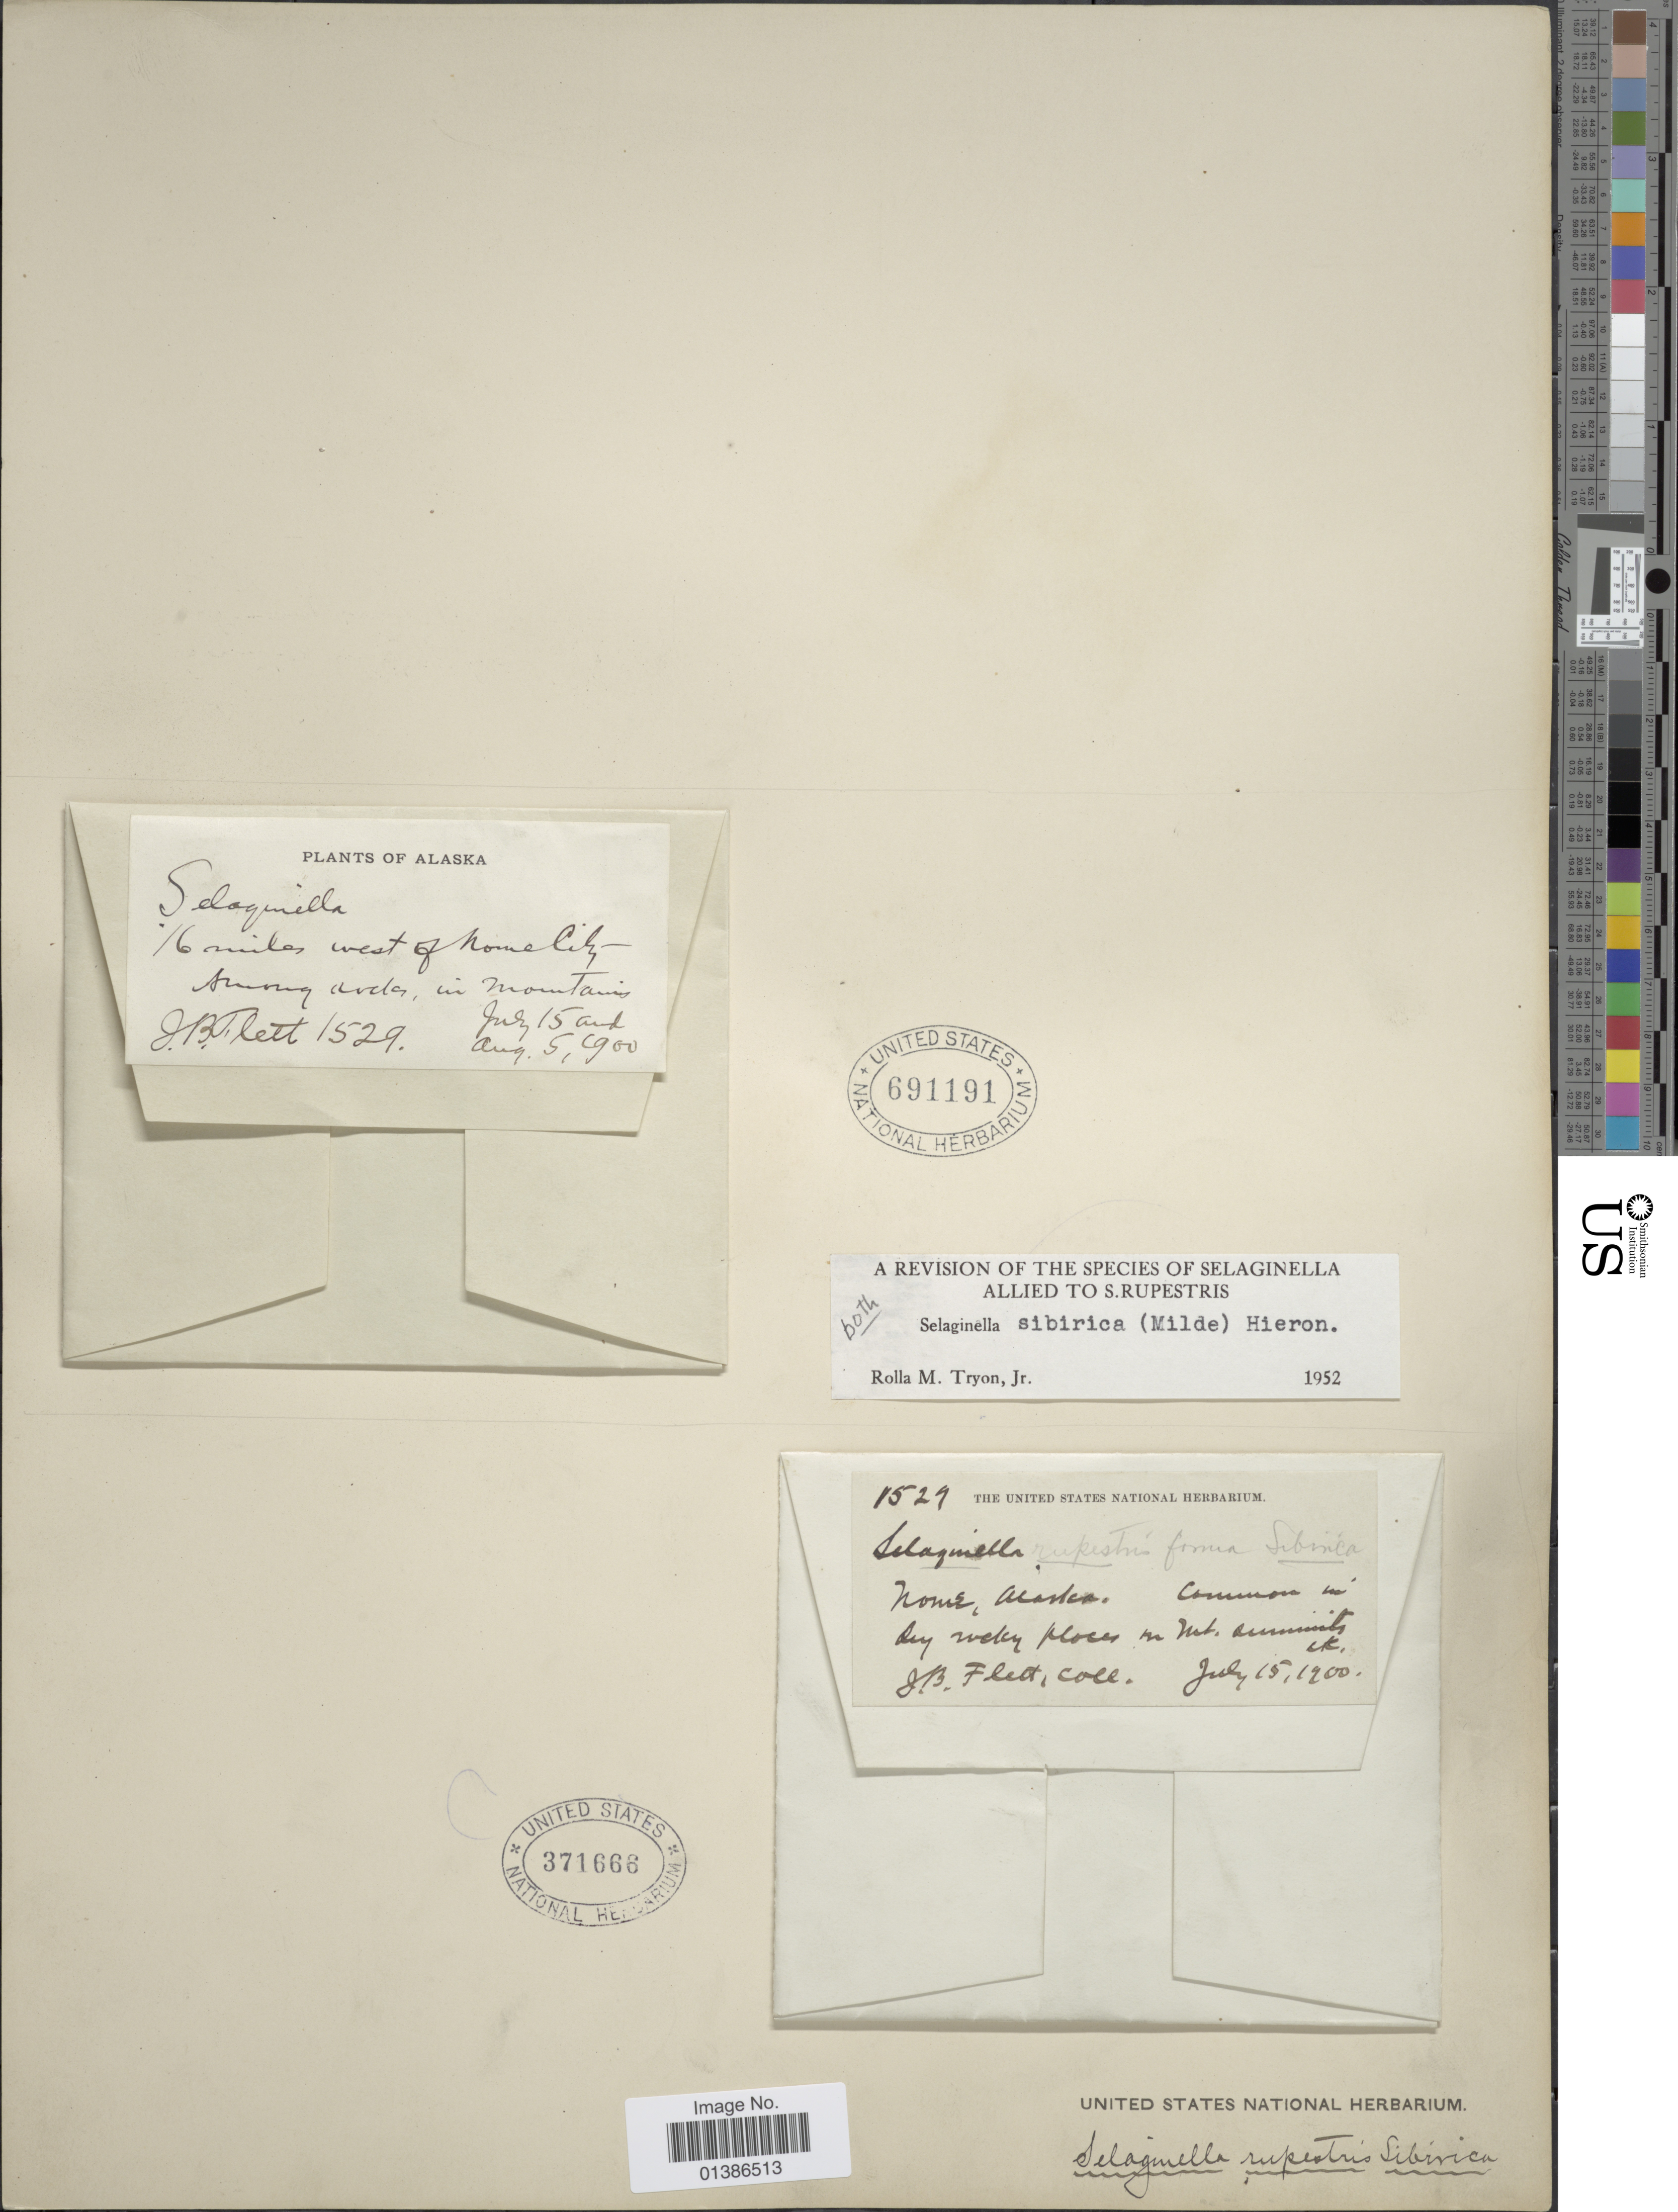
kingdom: Plantae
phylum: Tracheophyta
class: Lycopodiopsida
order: Selaginellales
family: Selaginellaceae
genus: Selaginella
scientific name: Selaginella sibirica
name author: (Milde) Hieron.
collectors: J. Flett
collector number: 1529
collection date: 1900-07-15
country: United States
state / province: Alaska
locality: Nome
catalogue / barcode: US 371666